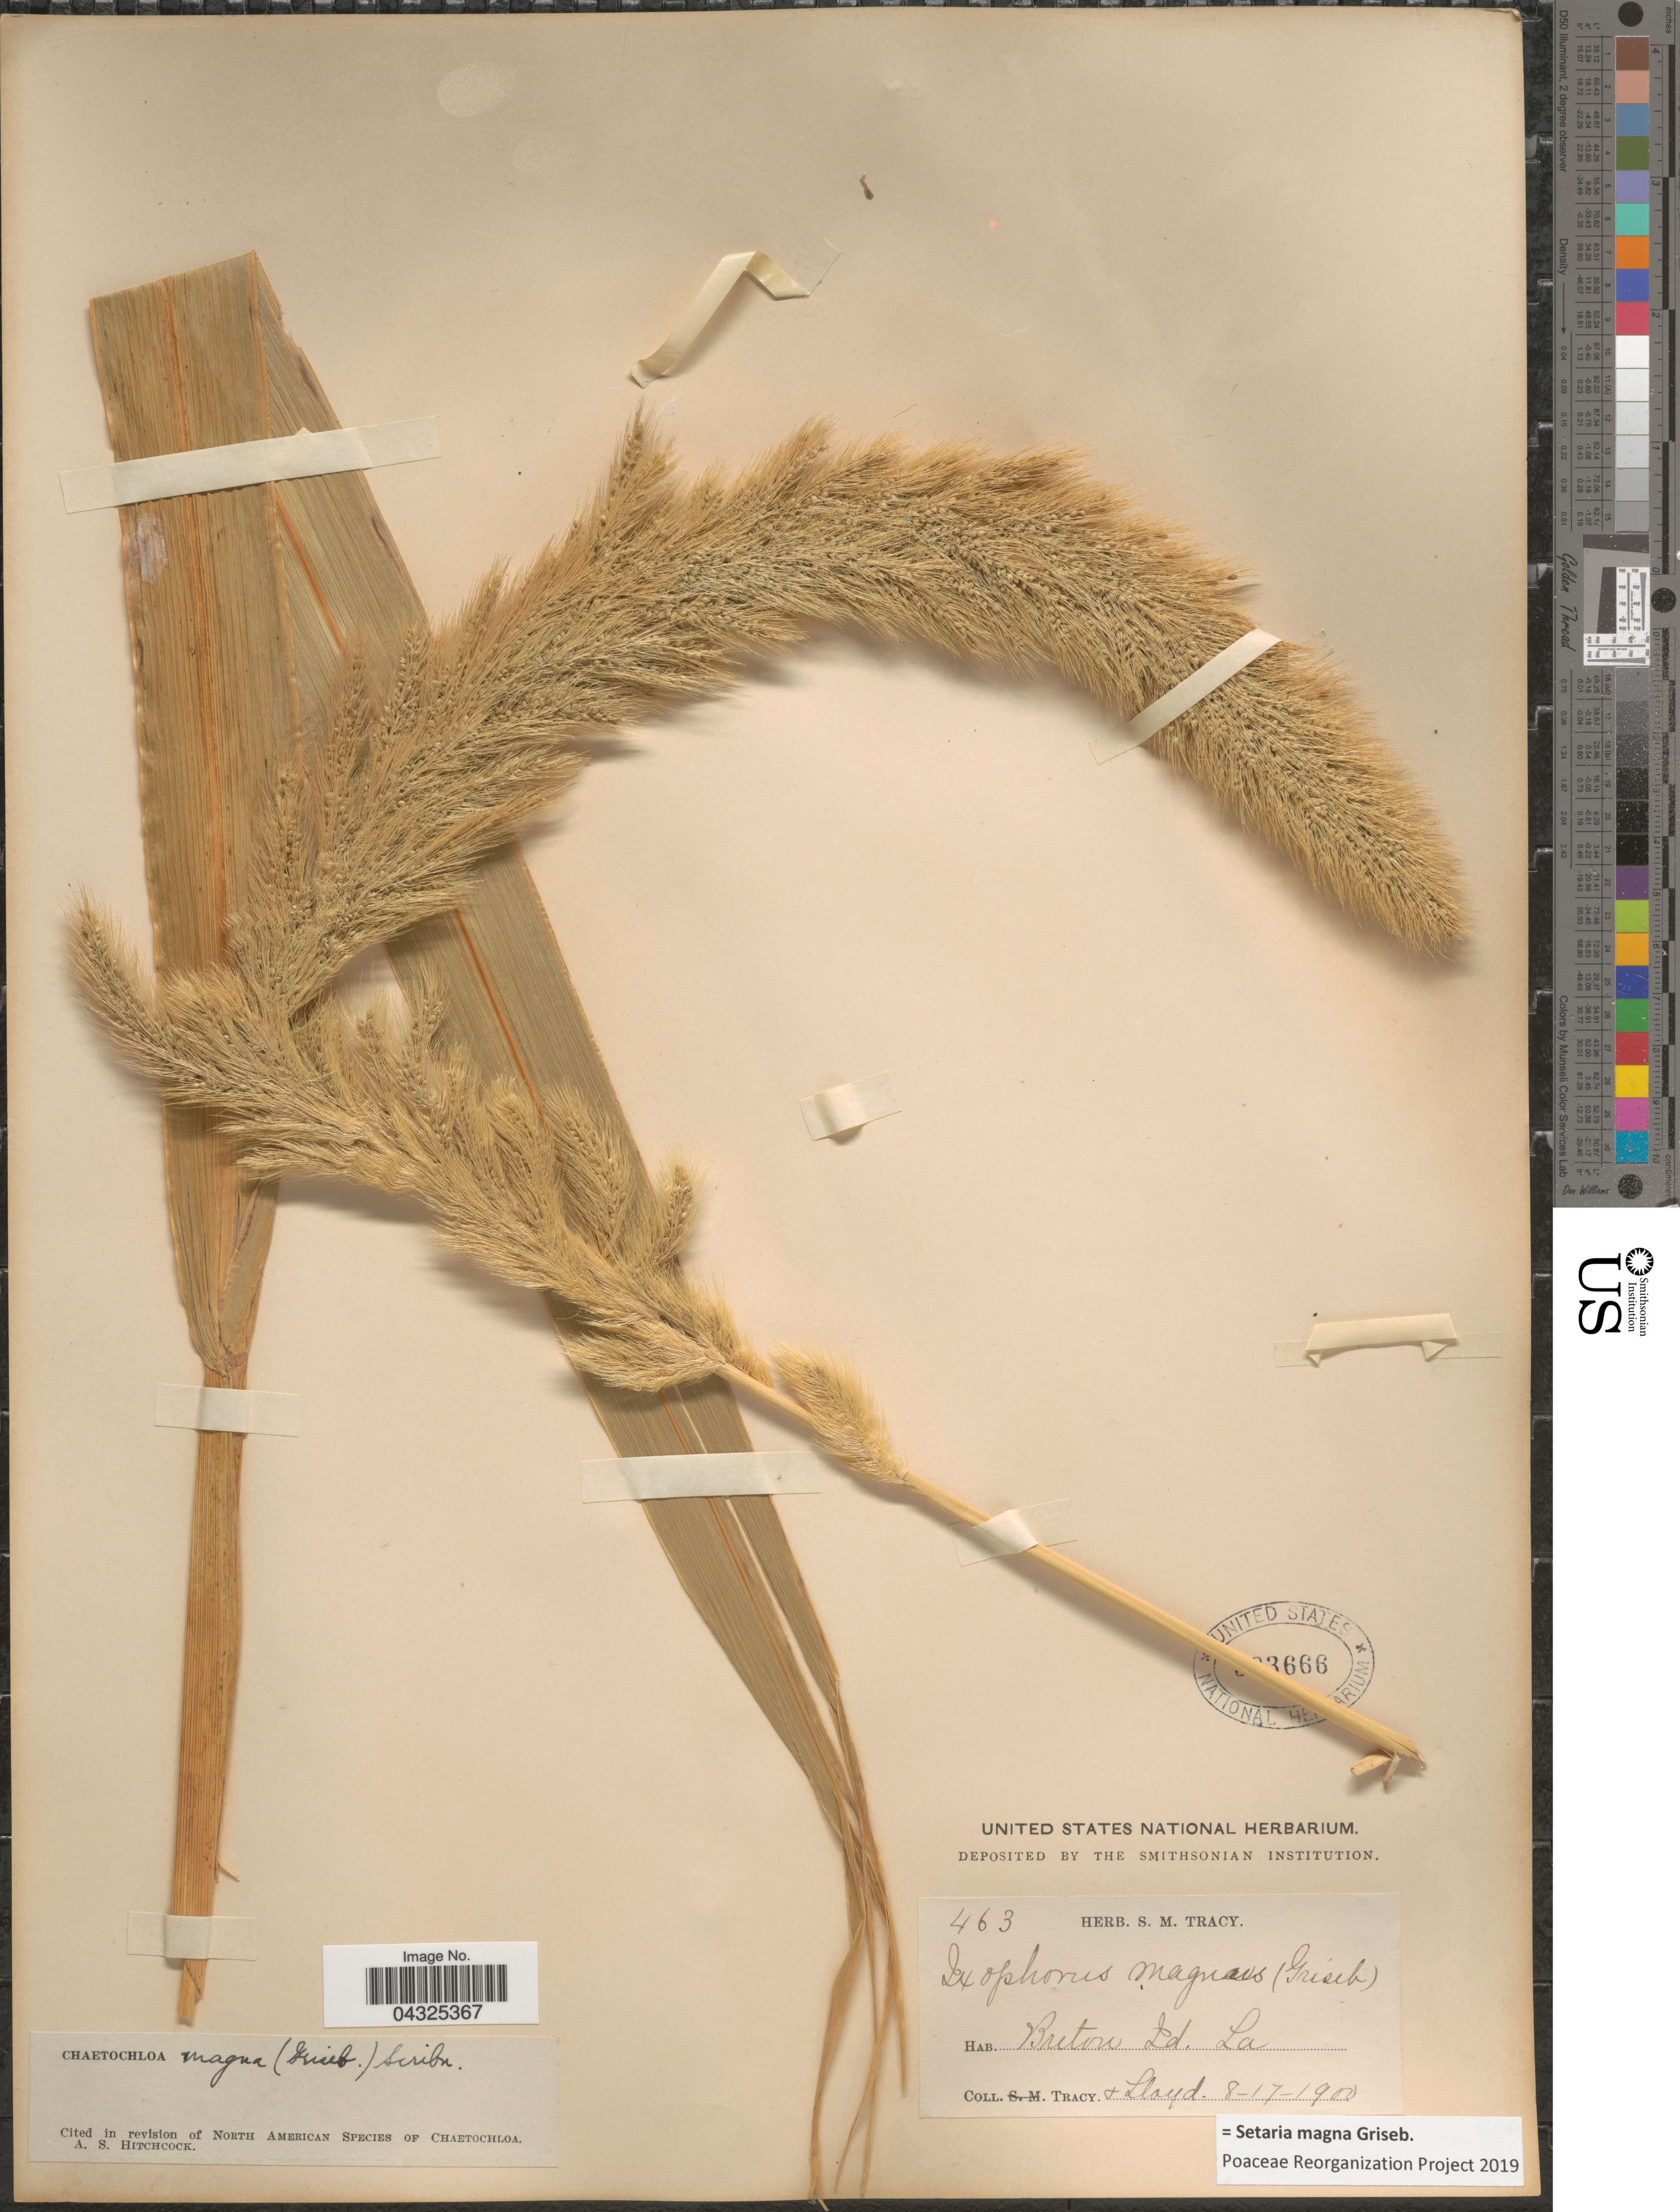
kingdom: Plantae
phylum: Tracheophyta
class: Liliopsida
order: Poales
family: Poaceae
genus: Setaria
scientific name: Setaria magna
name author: Griseb.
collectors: -. Tracy & -- Lloyd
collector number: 463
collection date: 1900-08-17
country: United States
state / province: Louisiana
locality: Breton Id.